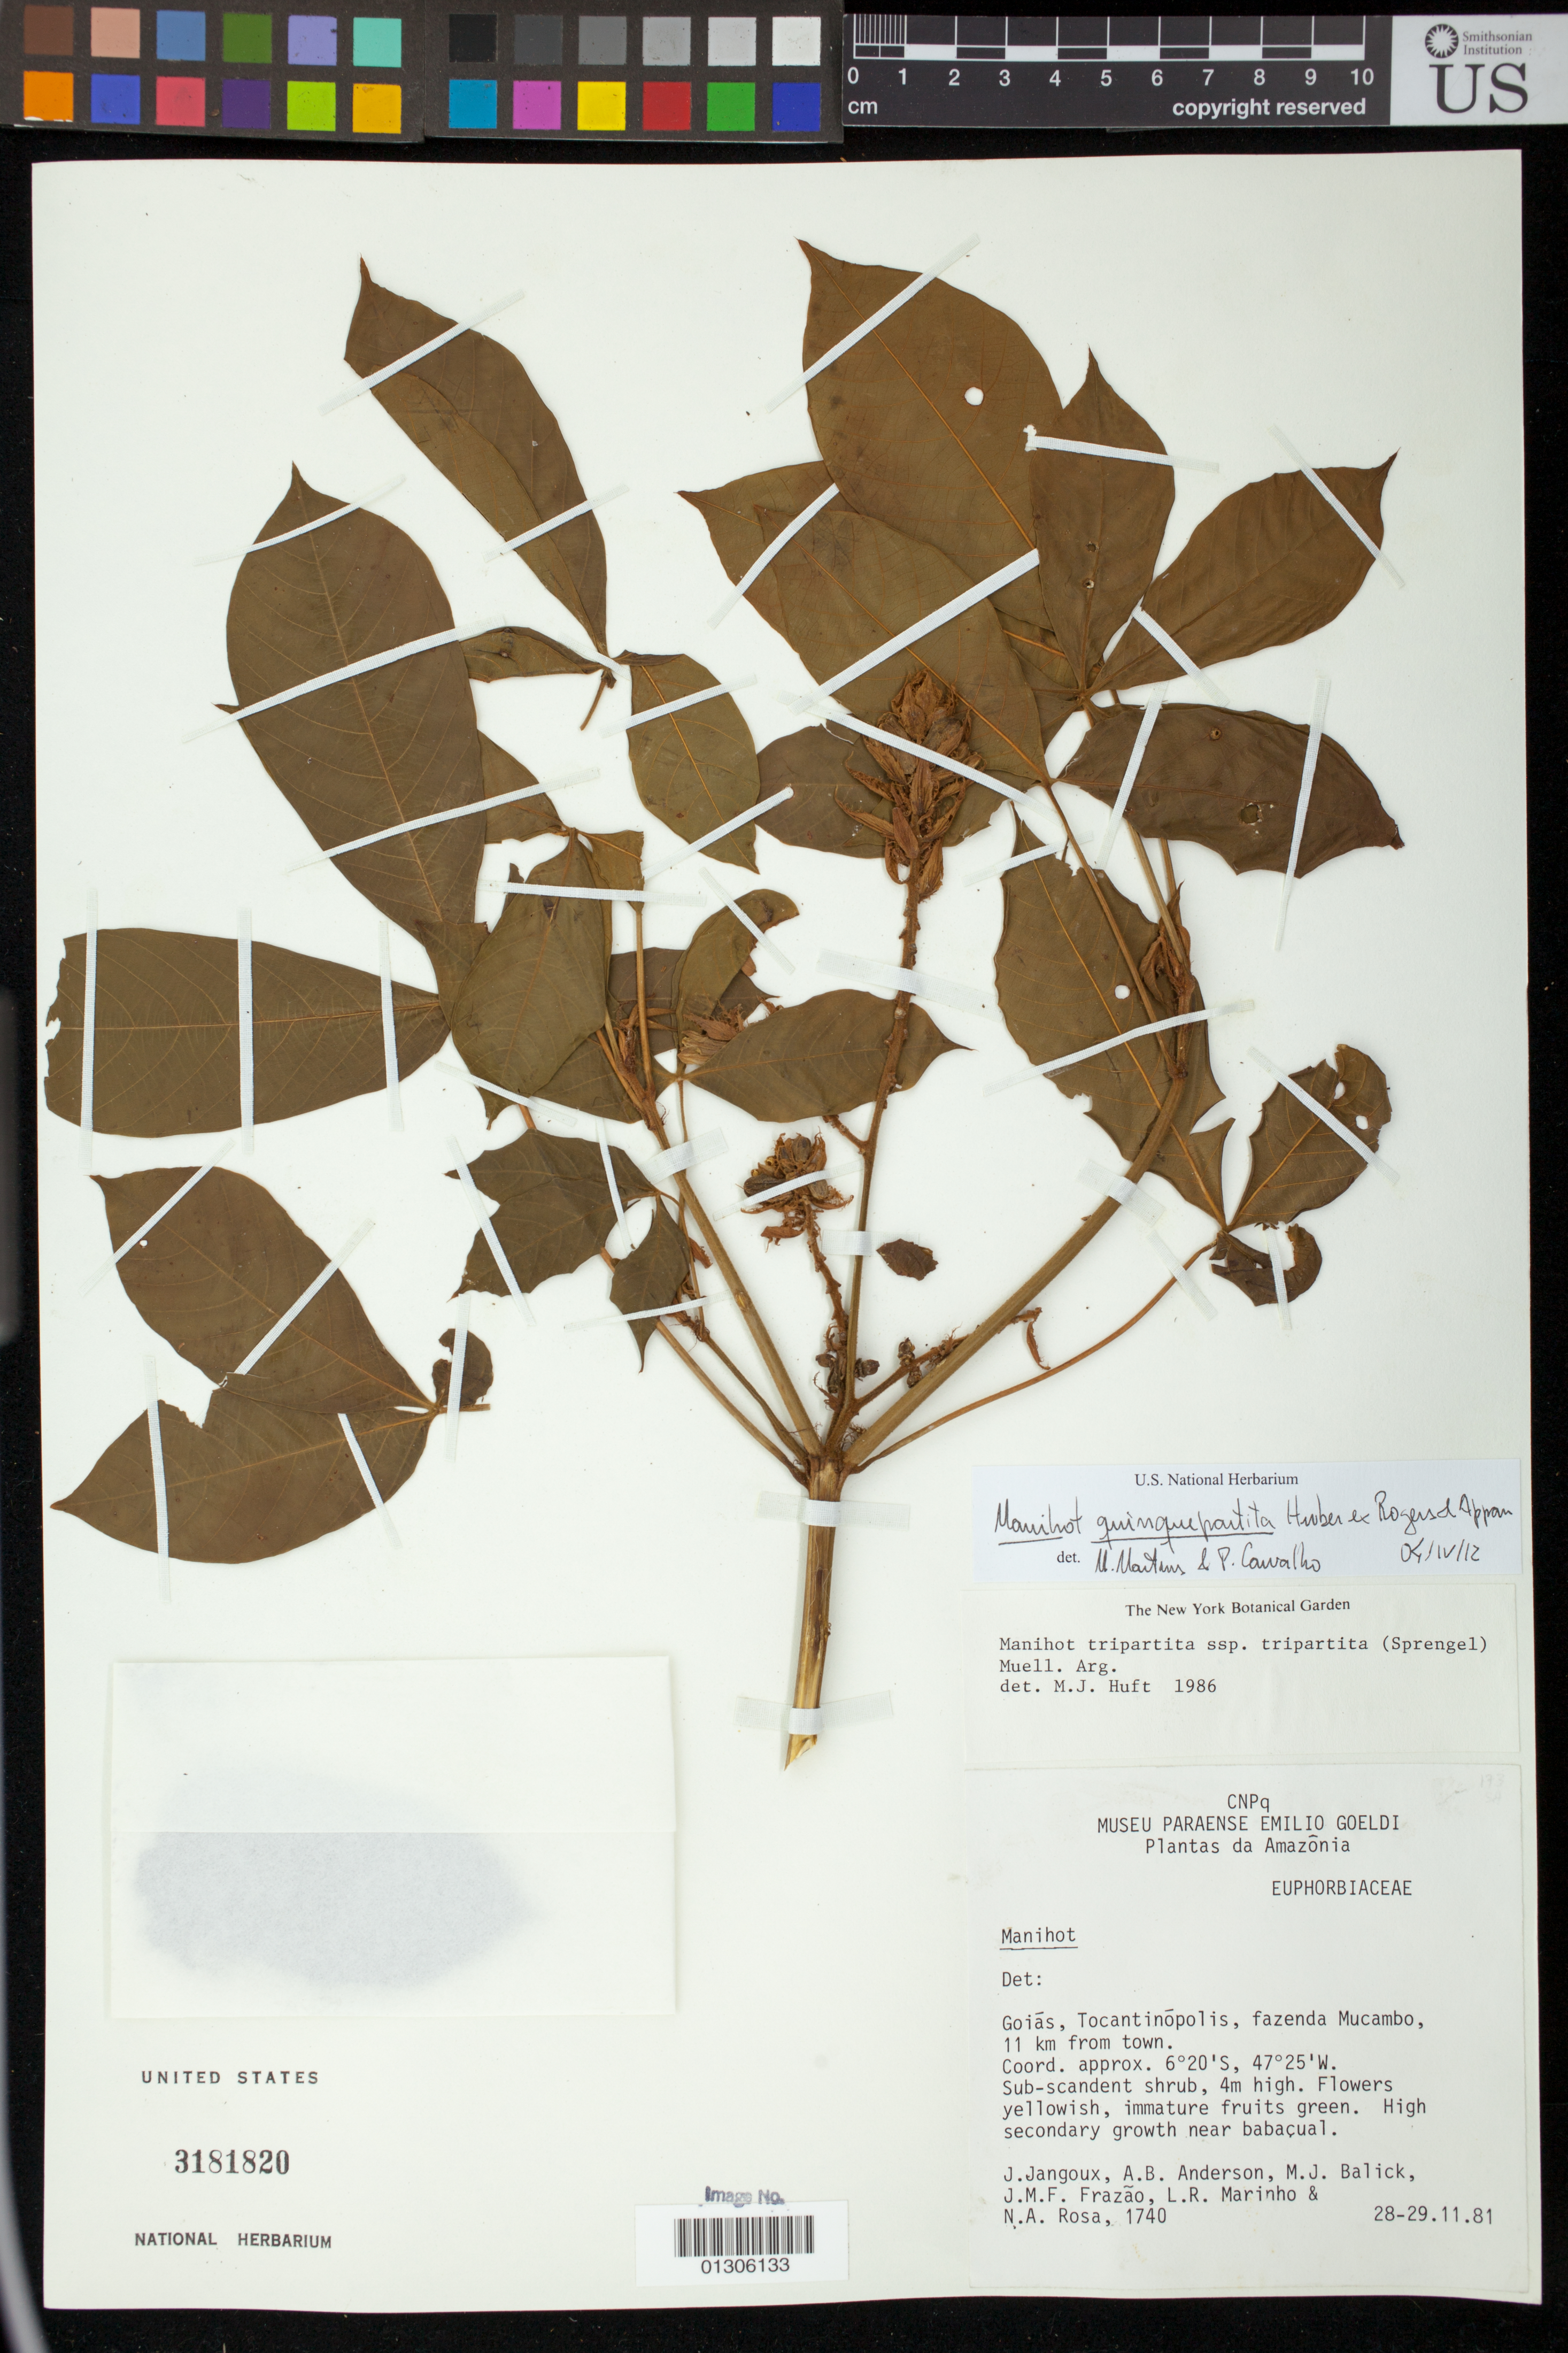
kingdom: Plantae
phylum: Tracheophyta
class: Magnoliopsida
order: Malpighiales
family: Euphorbiaceae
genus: Manihot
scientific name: Manihot quinquepartita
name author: Huber ex D.J. Rogers & Appan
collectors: J. I. Jangoux, A. B. Anderson, M. J. Balick, J. Frazao, L. R. Marinho & N. A. Rosa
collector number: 1740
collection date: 1981-11-28/1981-11-29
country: Brazil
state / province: Tocantins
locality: Goias, Tocantinopolis, fazenda Mucambo, 11 km from town.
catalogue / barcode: US 3181820